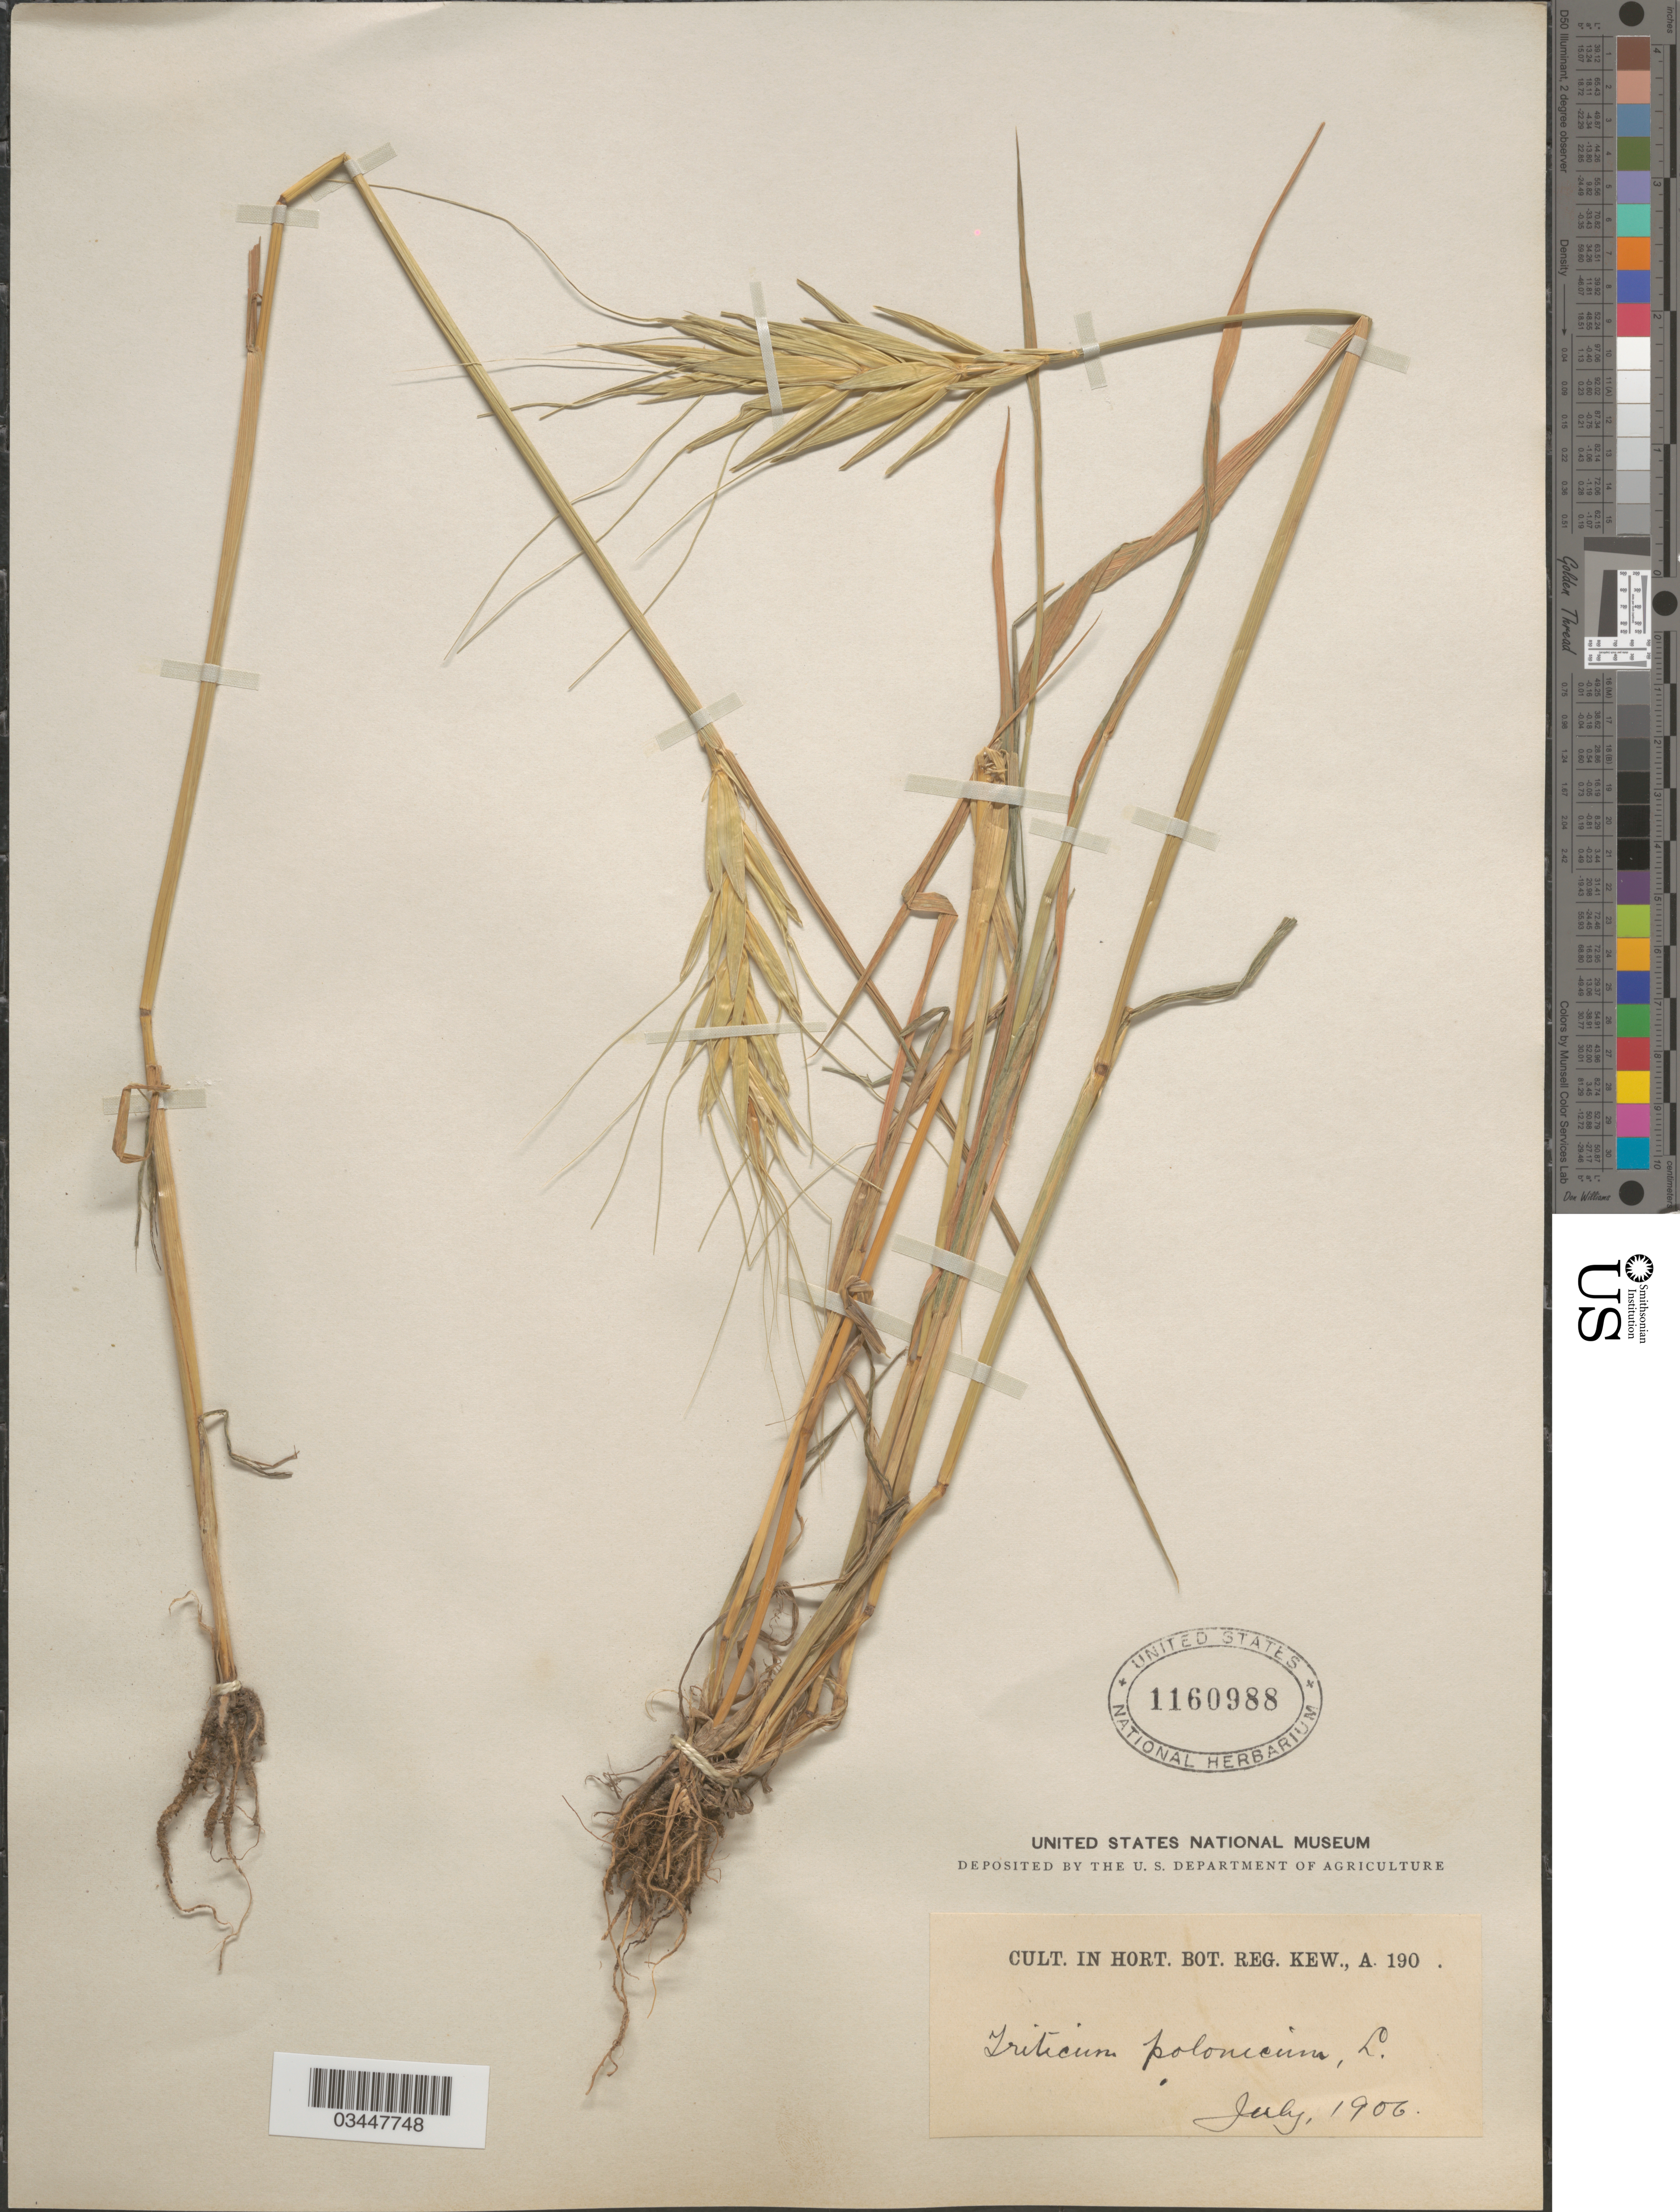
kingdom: Plantae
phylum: Tracheophyta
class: Liliopsida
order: Poales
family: Poaceae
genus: Triticum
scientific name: Triticum polonicum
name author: L.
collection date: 1906-07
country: United Kingdom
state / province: England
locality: Cult. In Hort. Bot. Reg. Kew., A. 190.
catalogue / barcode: US 1160988